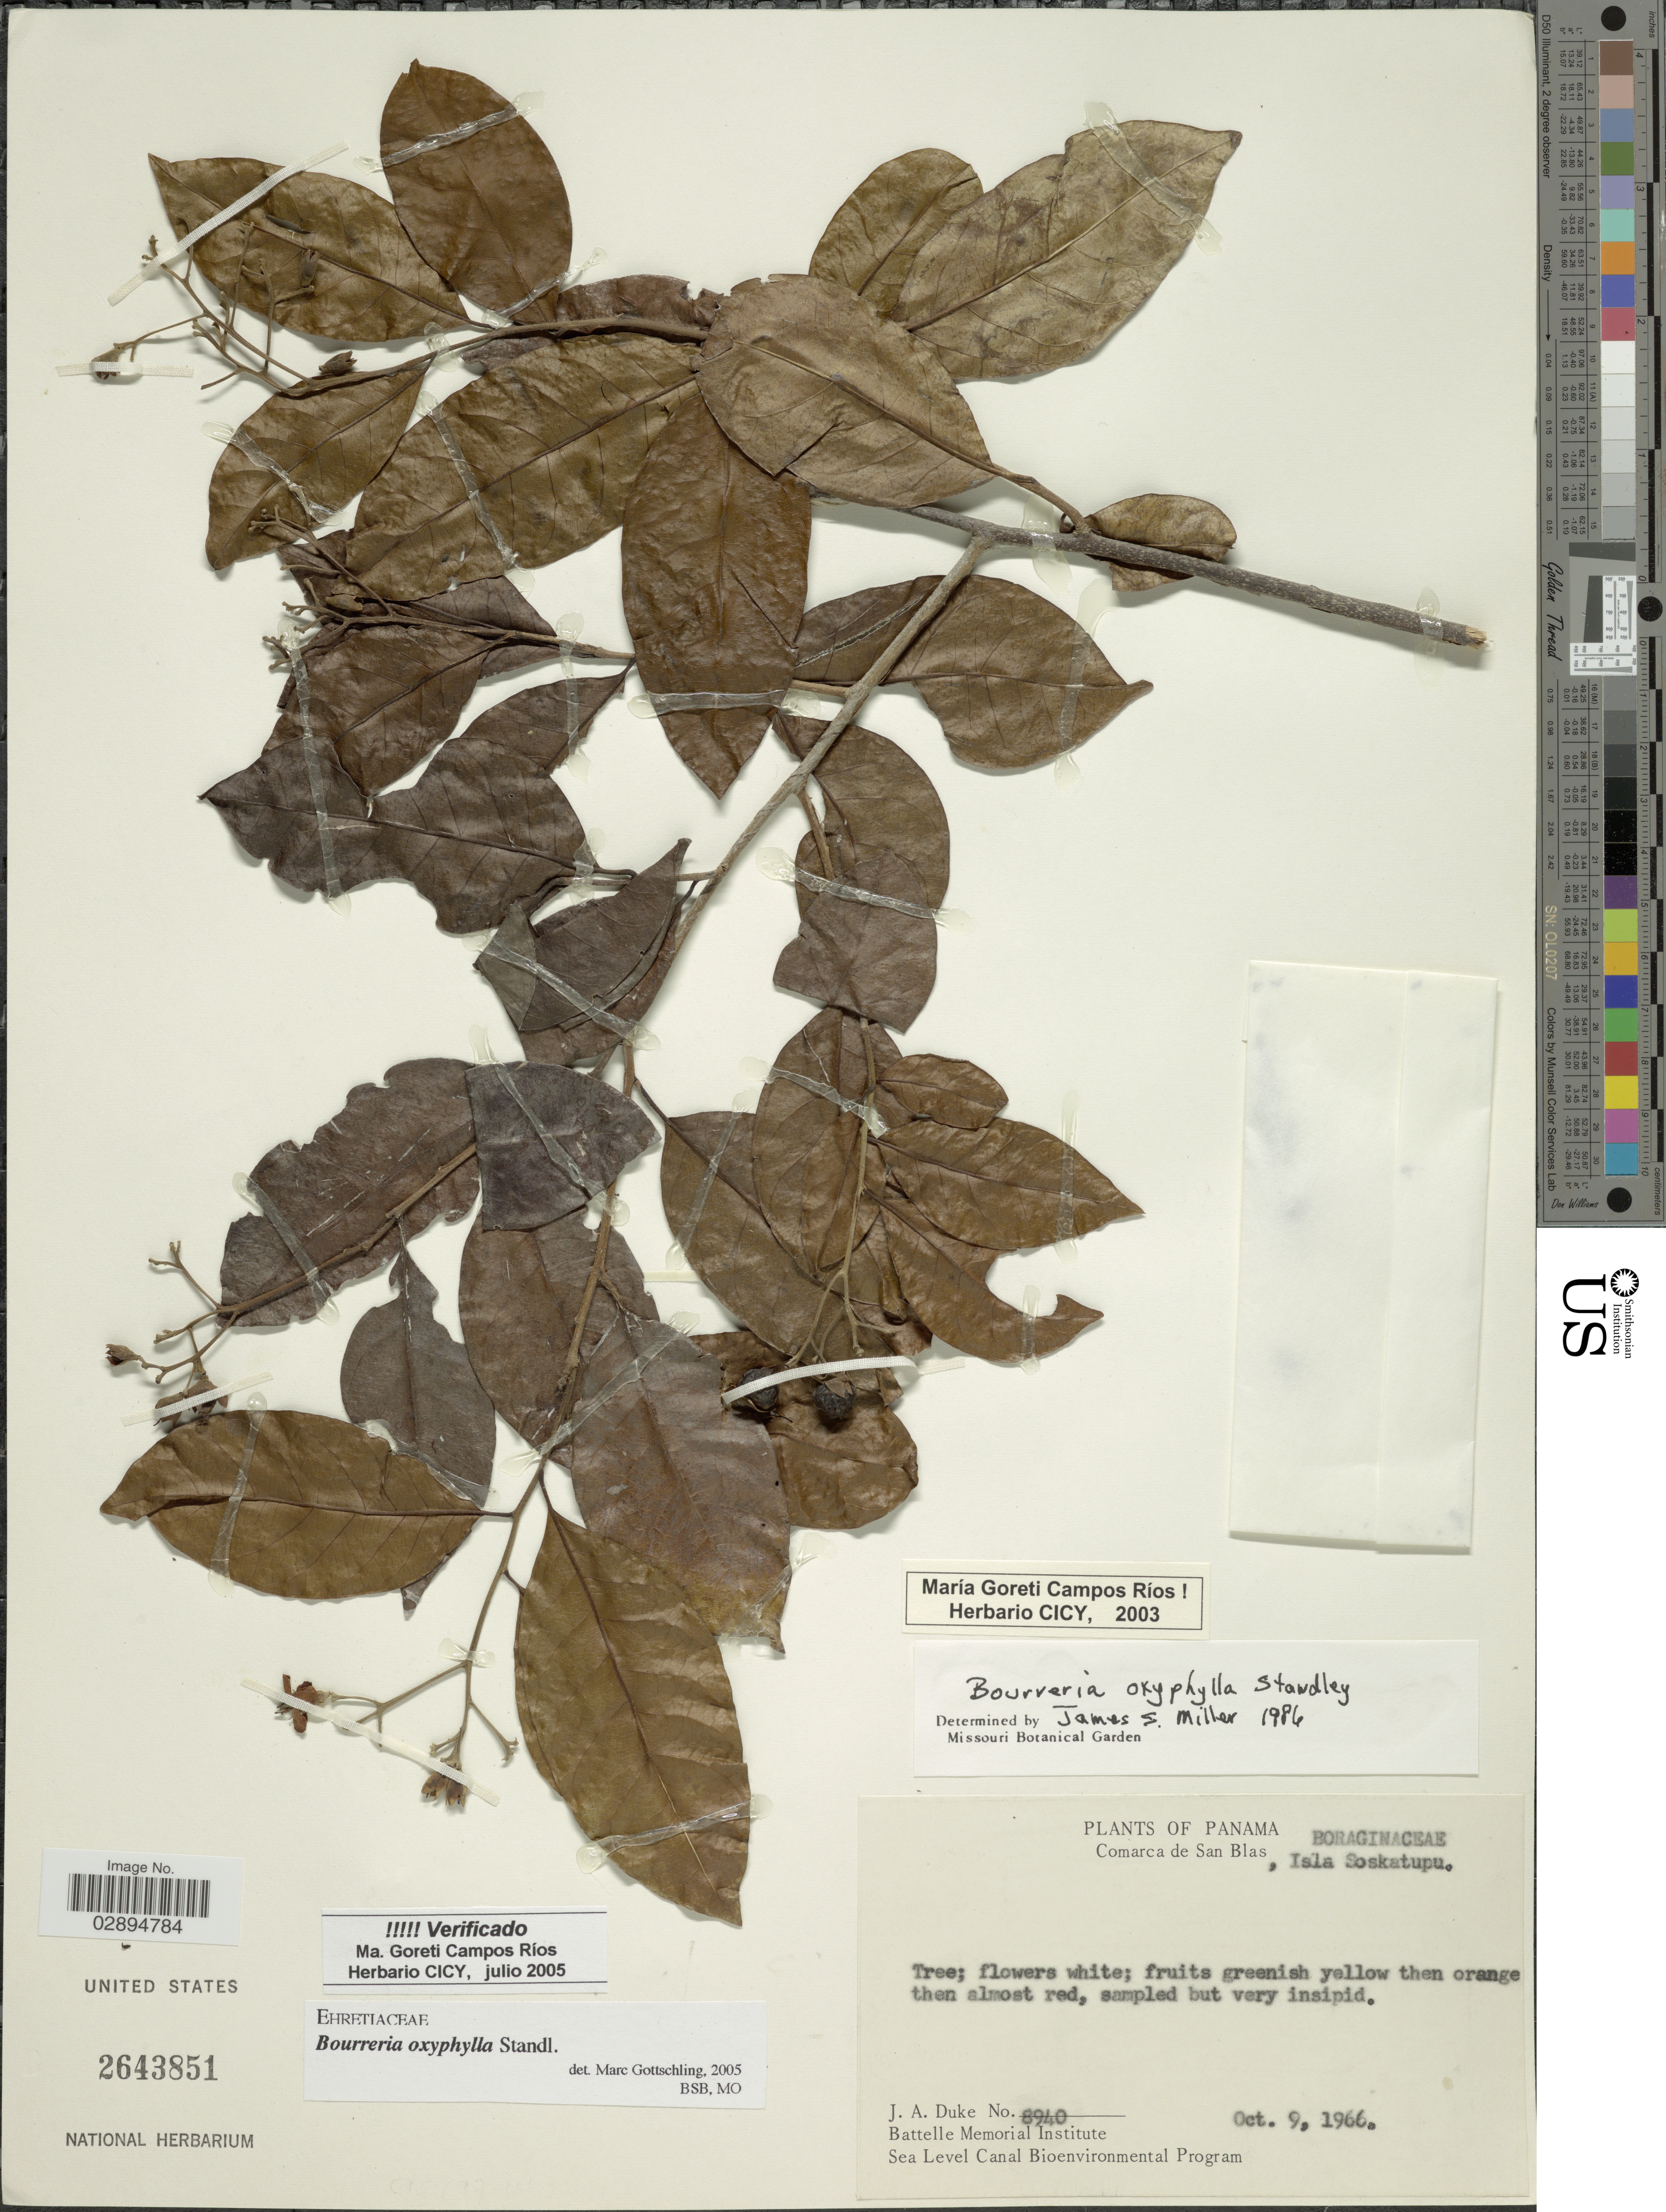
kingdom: Plantae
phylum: Tracheophyta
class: Magnoliopsida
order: Boraginales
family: Ehretiaceae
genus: Bourreria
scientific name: Bourreria oxyphylla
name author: Standl.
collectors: J. A. Duke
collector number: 8940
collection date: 1966-10-09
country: Panama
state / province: Kuna Yala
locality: Comarca de San Blas, Isla Soskatupu.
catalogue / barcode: US 2643851